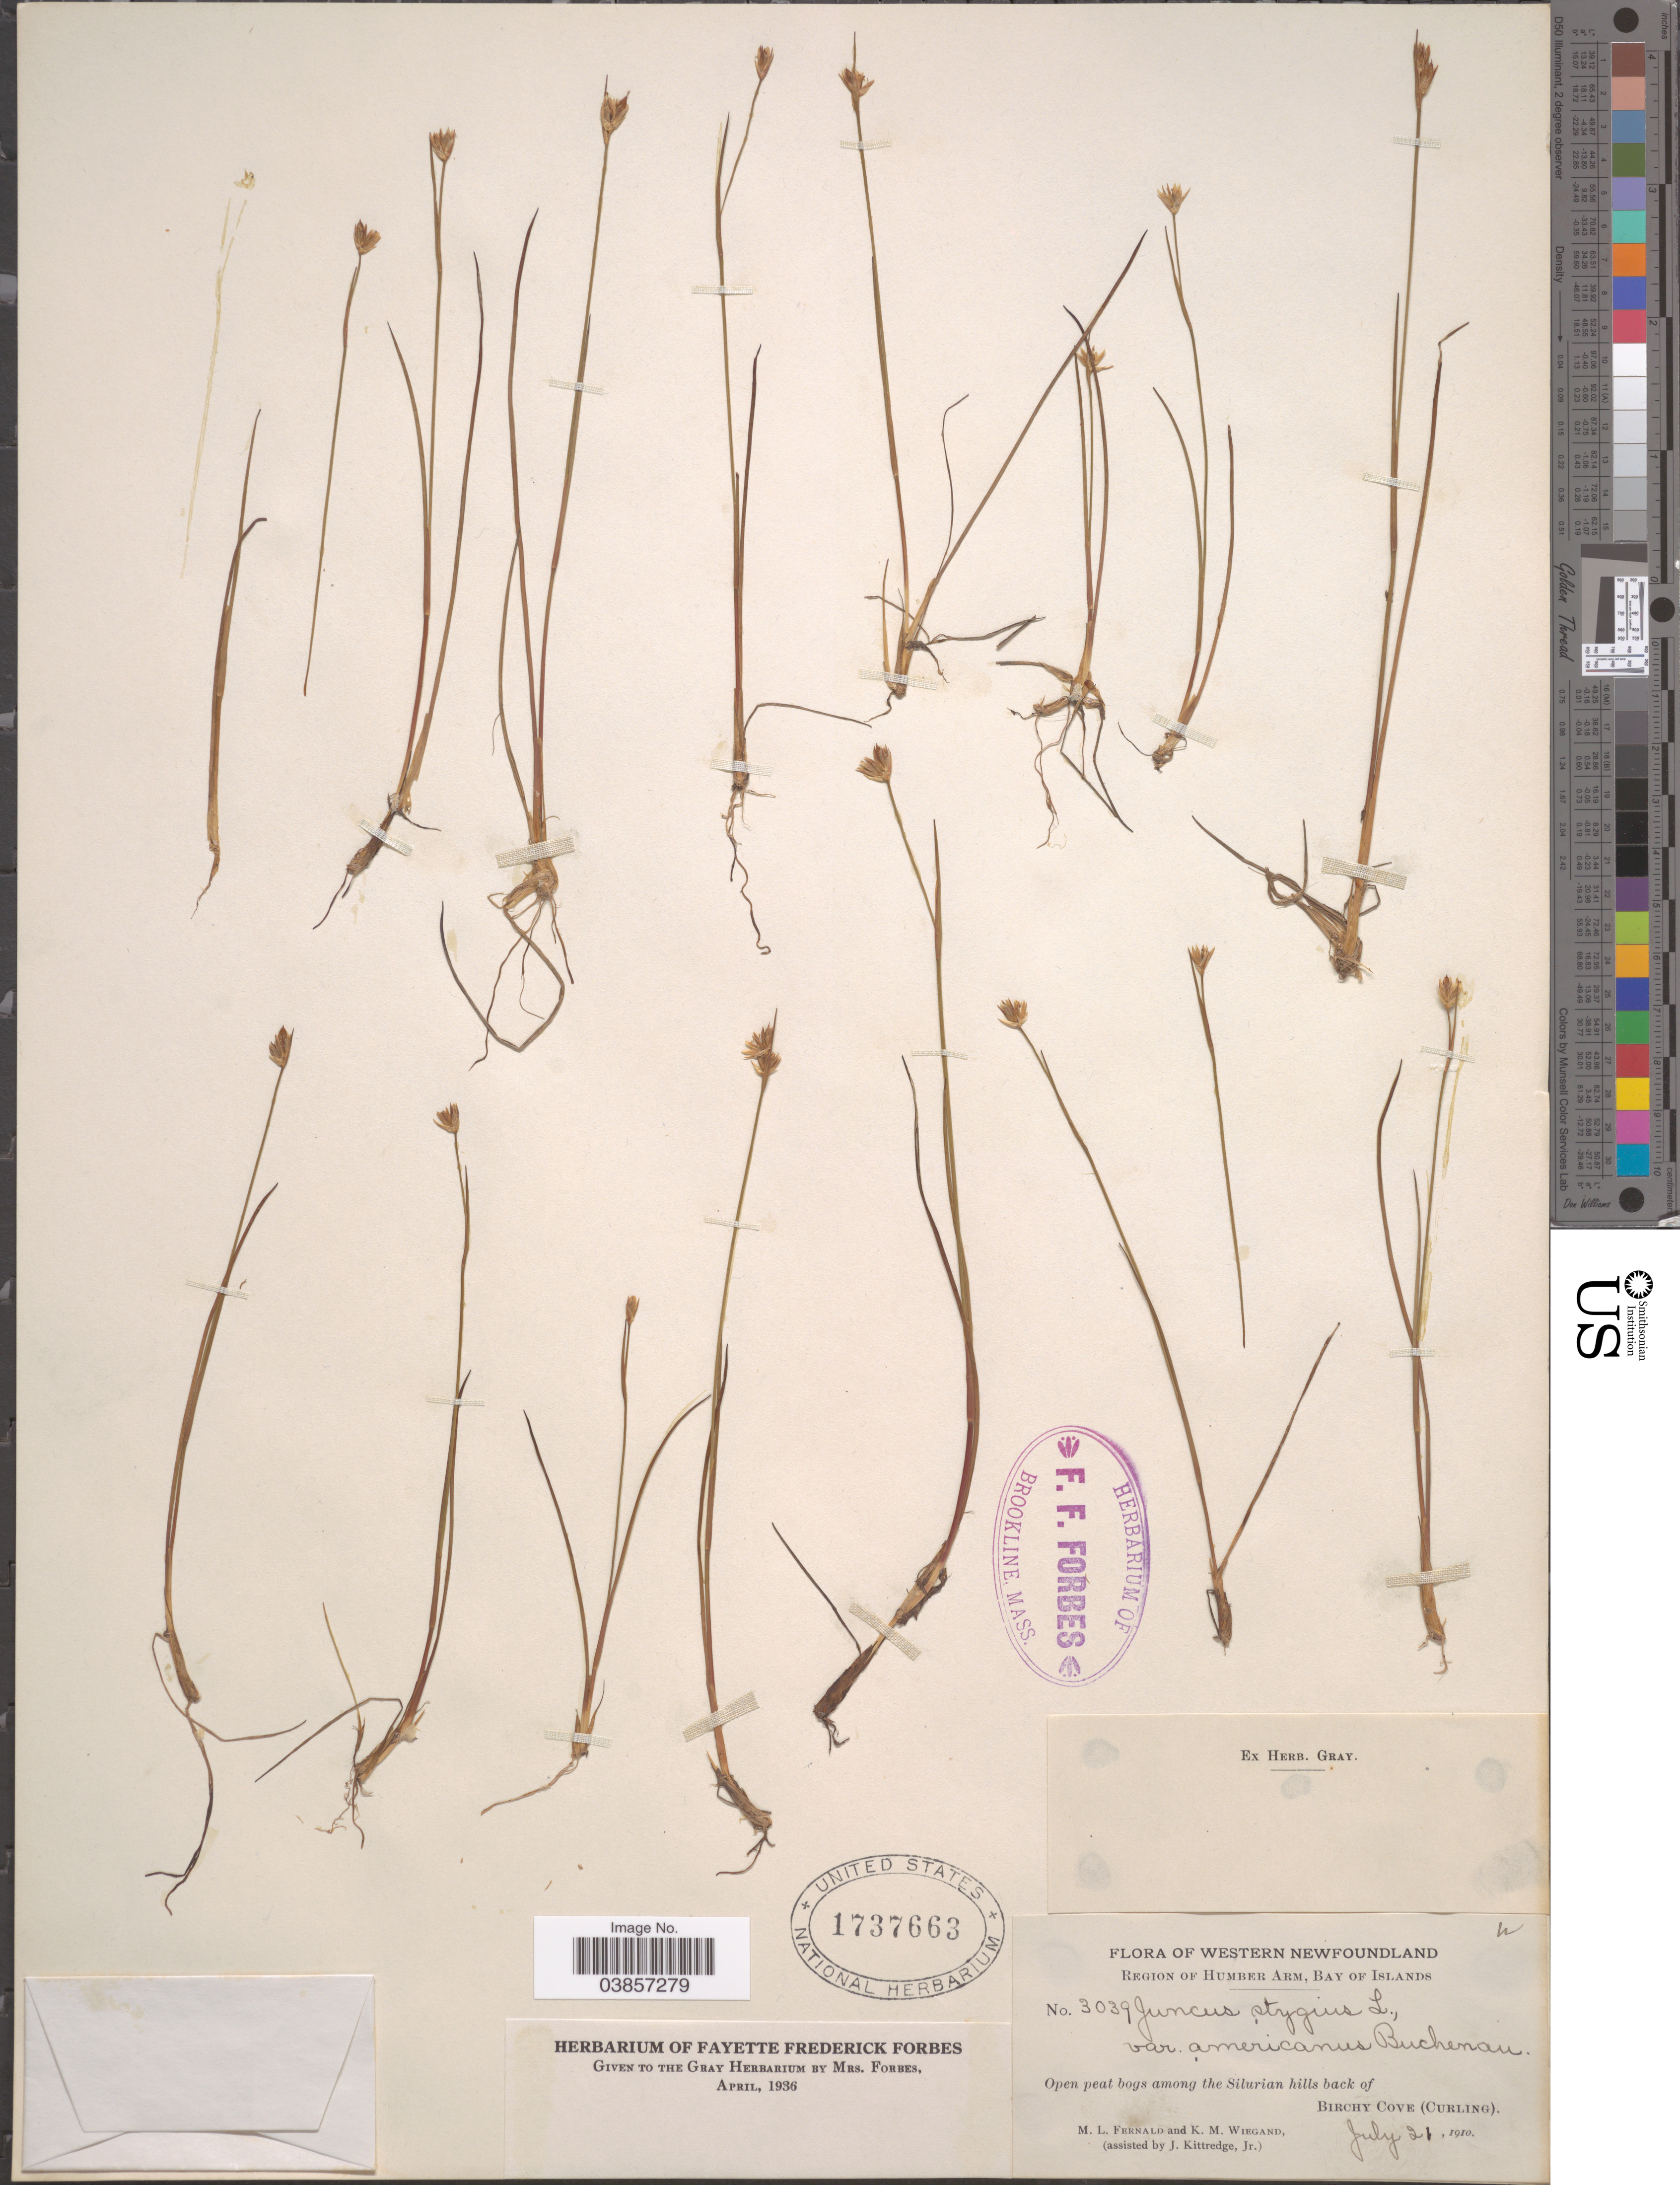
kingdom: Plantae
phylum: Tracheophyta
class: Liliopsida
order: Poales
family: Juncaceae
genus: Juncus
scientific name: Juncus stygius subsp. americanus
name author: (Buchenau) Hultén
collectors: M. L. Fernald, K. M. Wiegand & J. Kittredge Jr.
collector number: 3039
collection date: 1910-07-21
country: Canada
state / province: Newfoundland and Labrador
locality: Western Newfoundland. Region of Humber Arm, Bay of Islands. Among the Silurian hills back of Birchy Cove (Curling).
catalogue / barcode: US 1737663